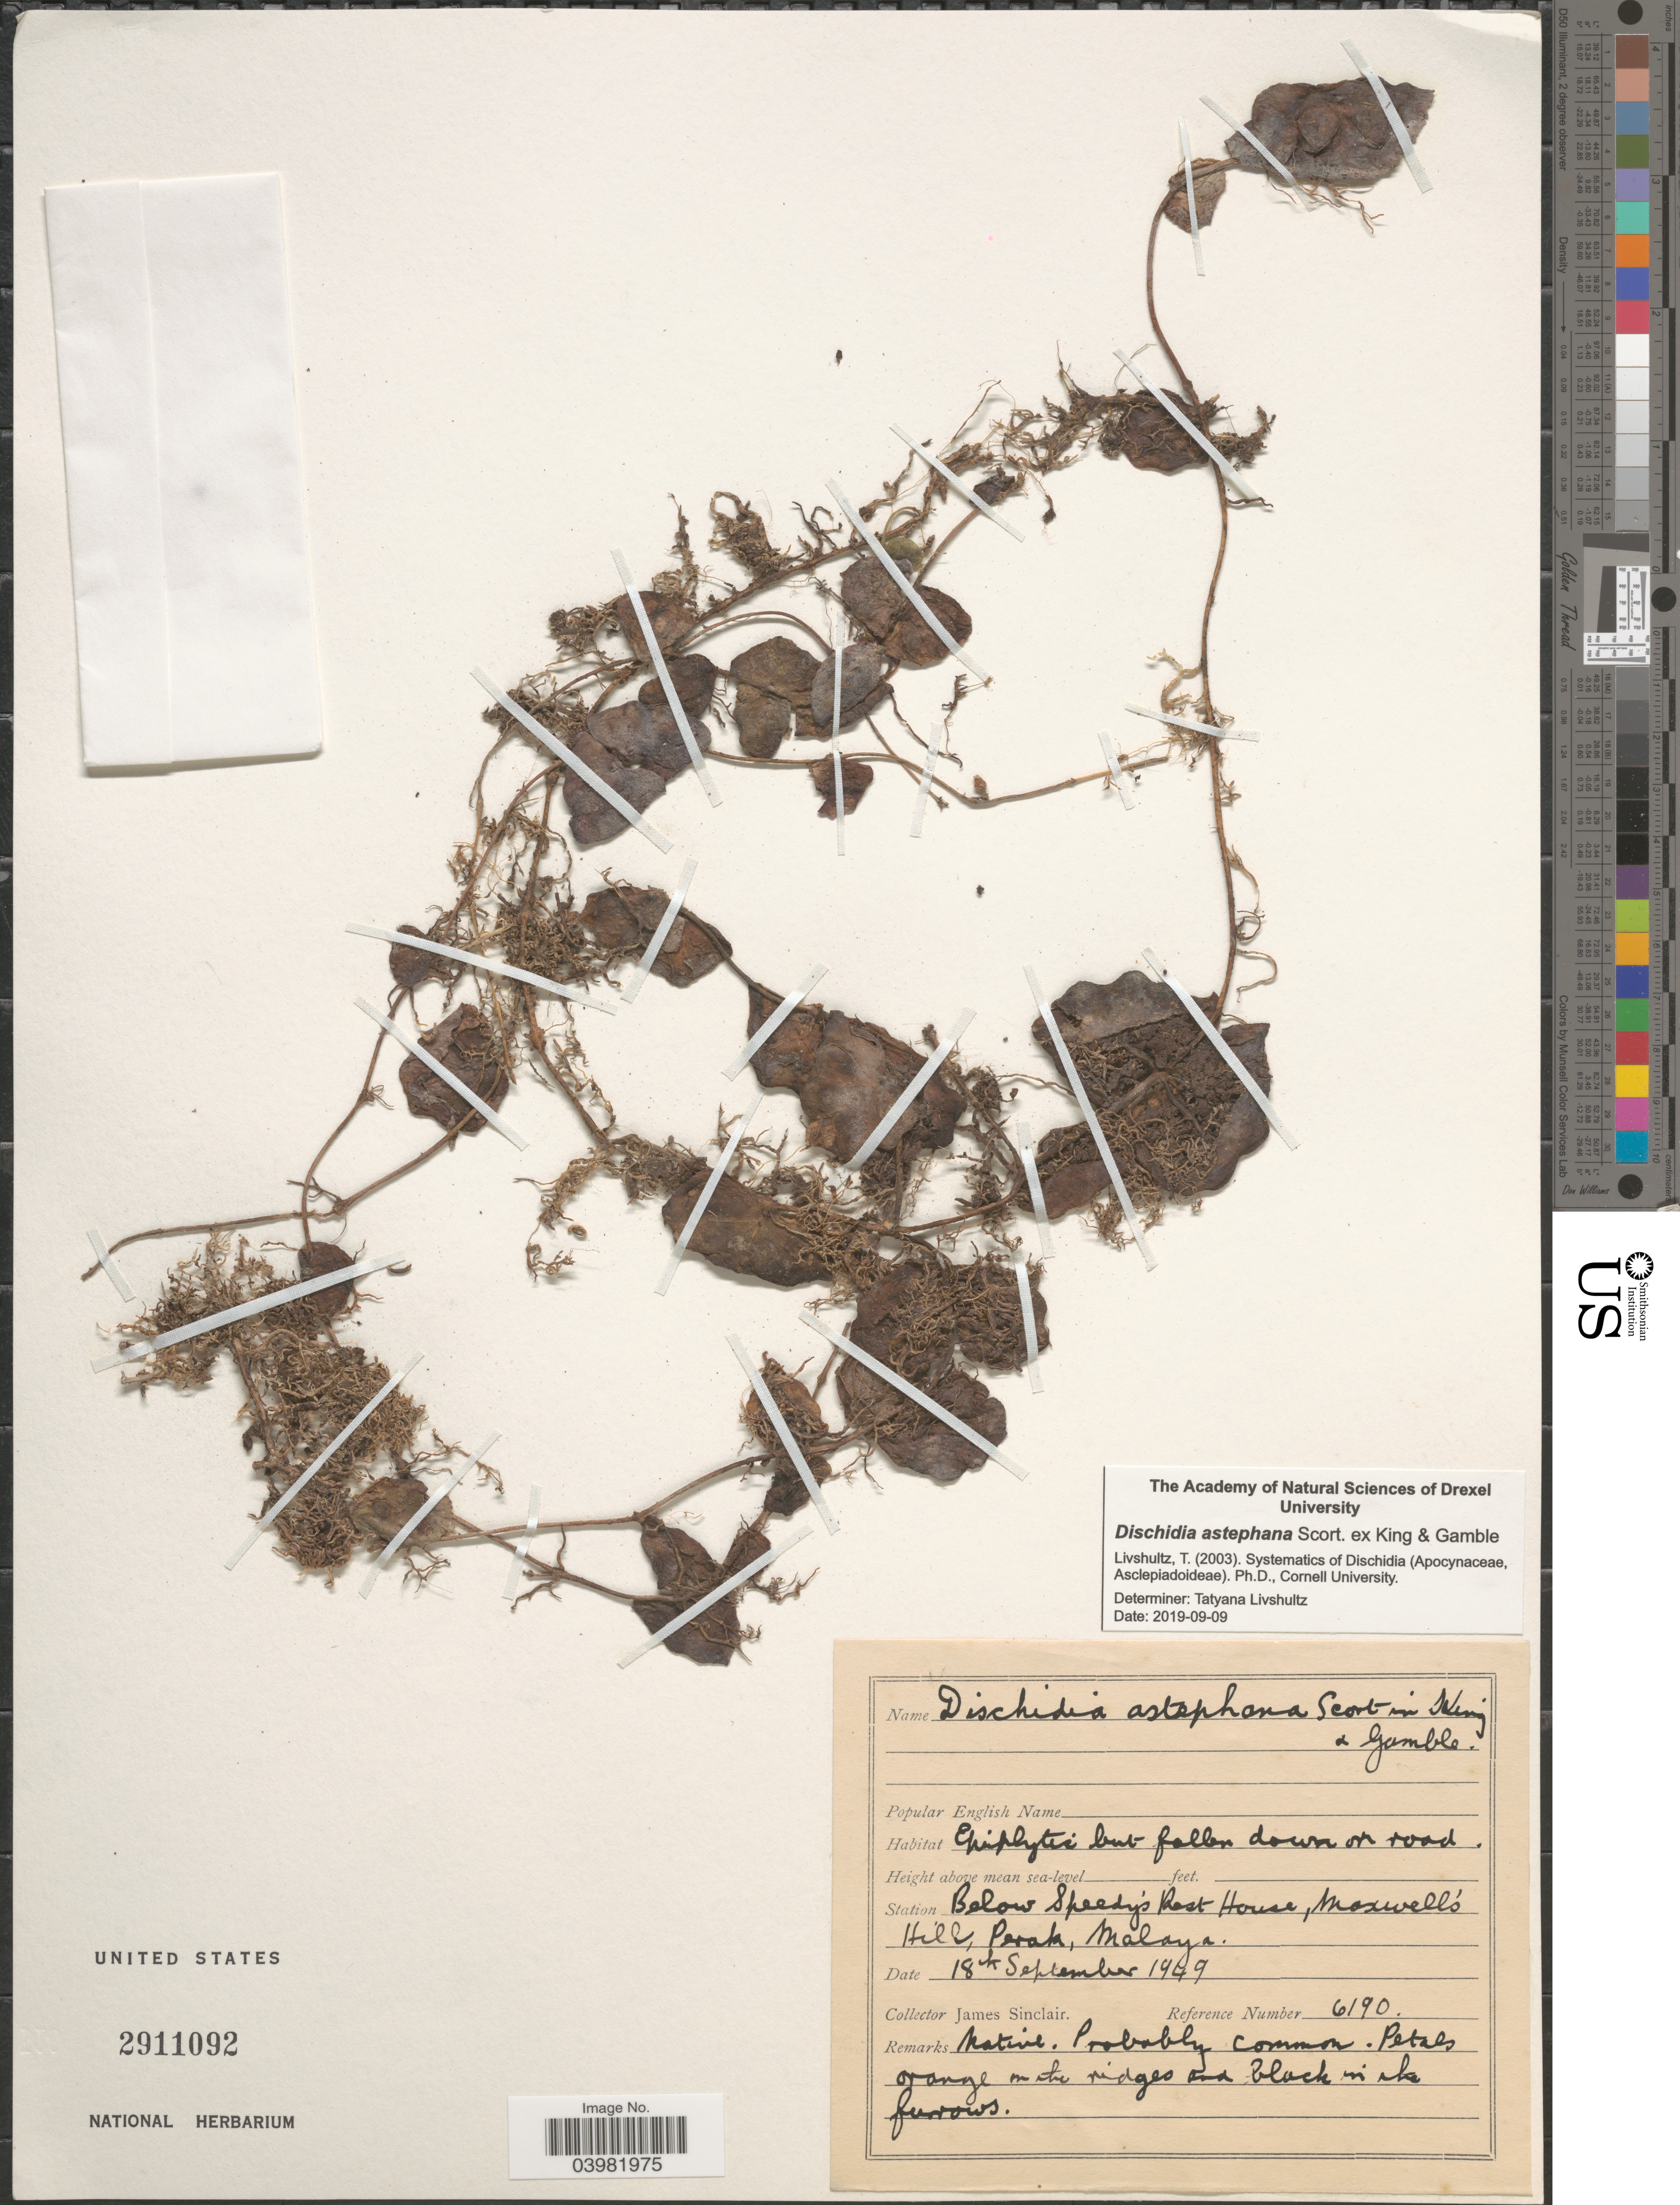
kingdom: Plantae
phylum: Tracheophyta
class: Magnoliopsida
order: Gentianales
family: Apocynaceae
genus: Dischidia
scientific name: Dischidia astephana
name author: Scort. ex King & Gamble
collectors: J. Sinclair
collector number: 6190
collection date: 1949-09-18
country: Malaysia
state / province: Perak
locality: Station below Speedy's Rest House, Maxwell's Hill, Malaya.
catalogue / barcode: US 2911092